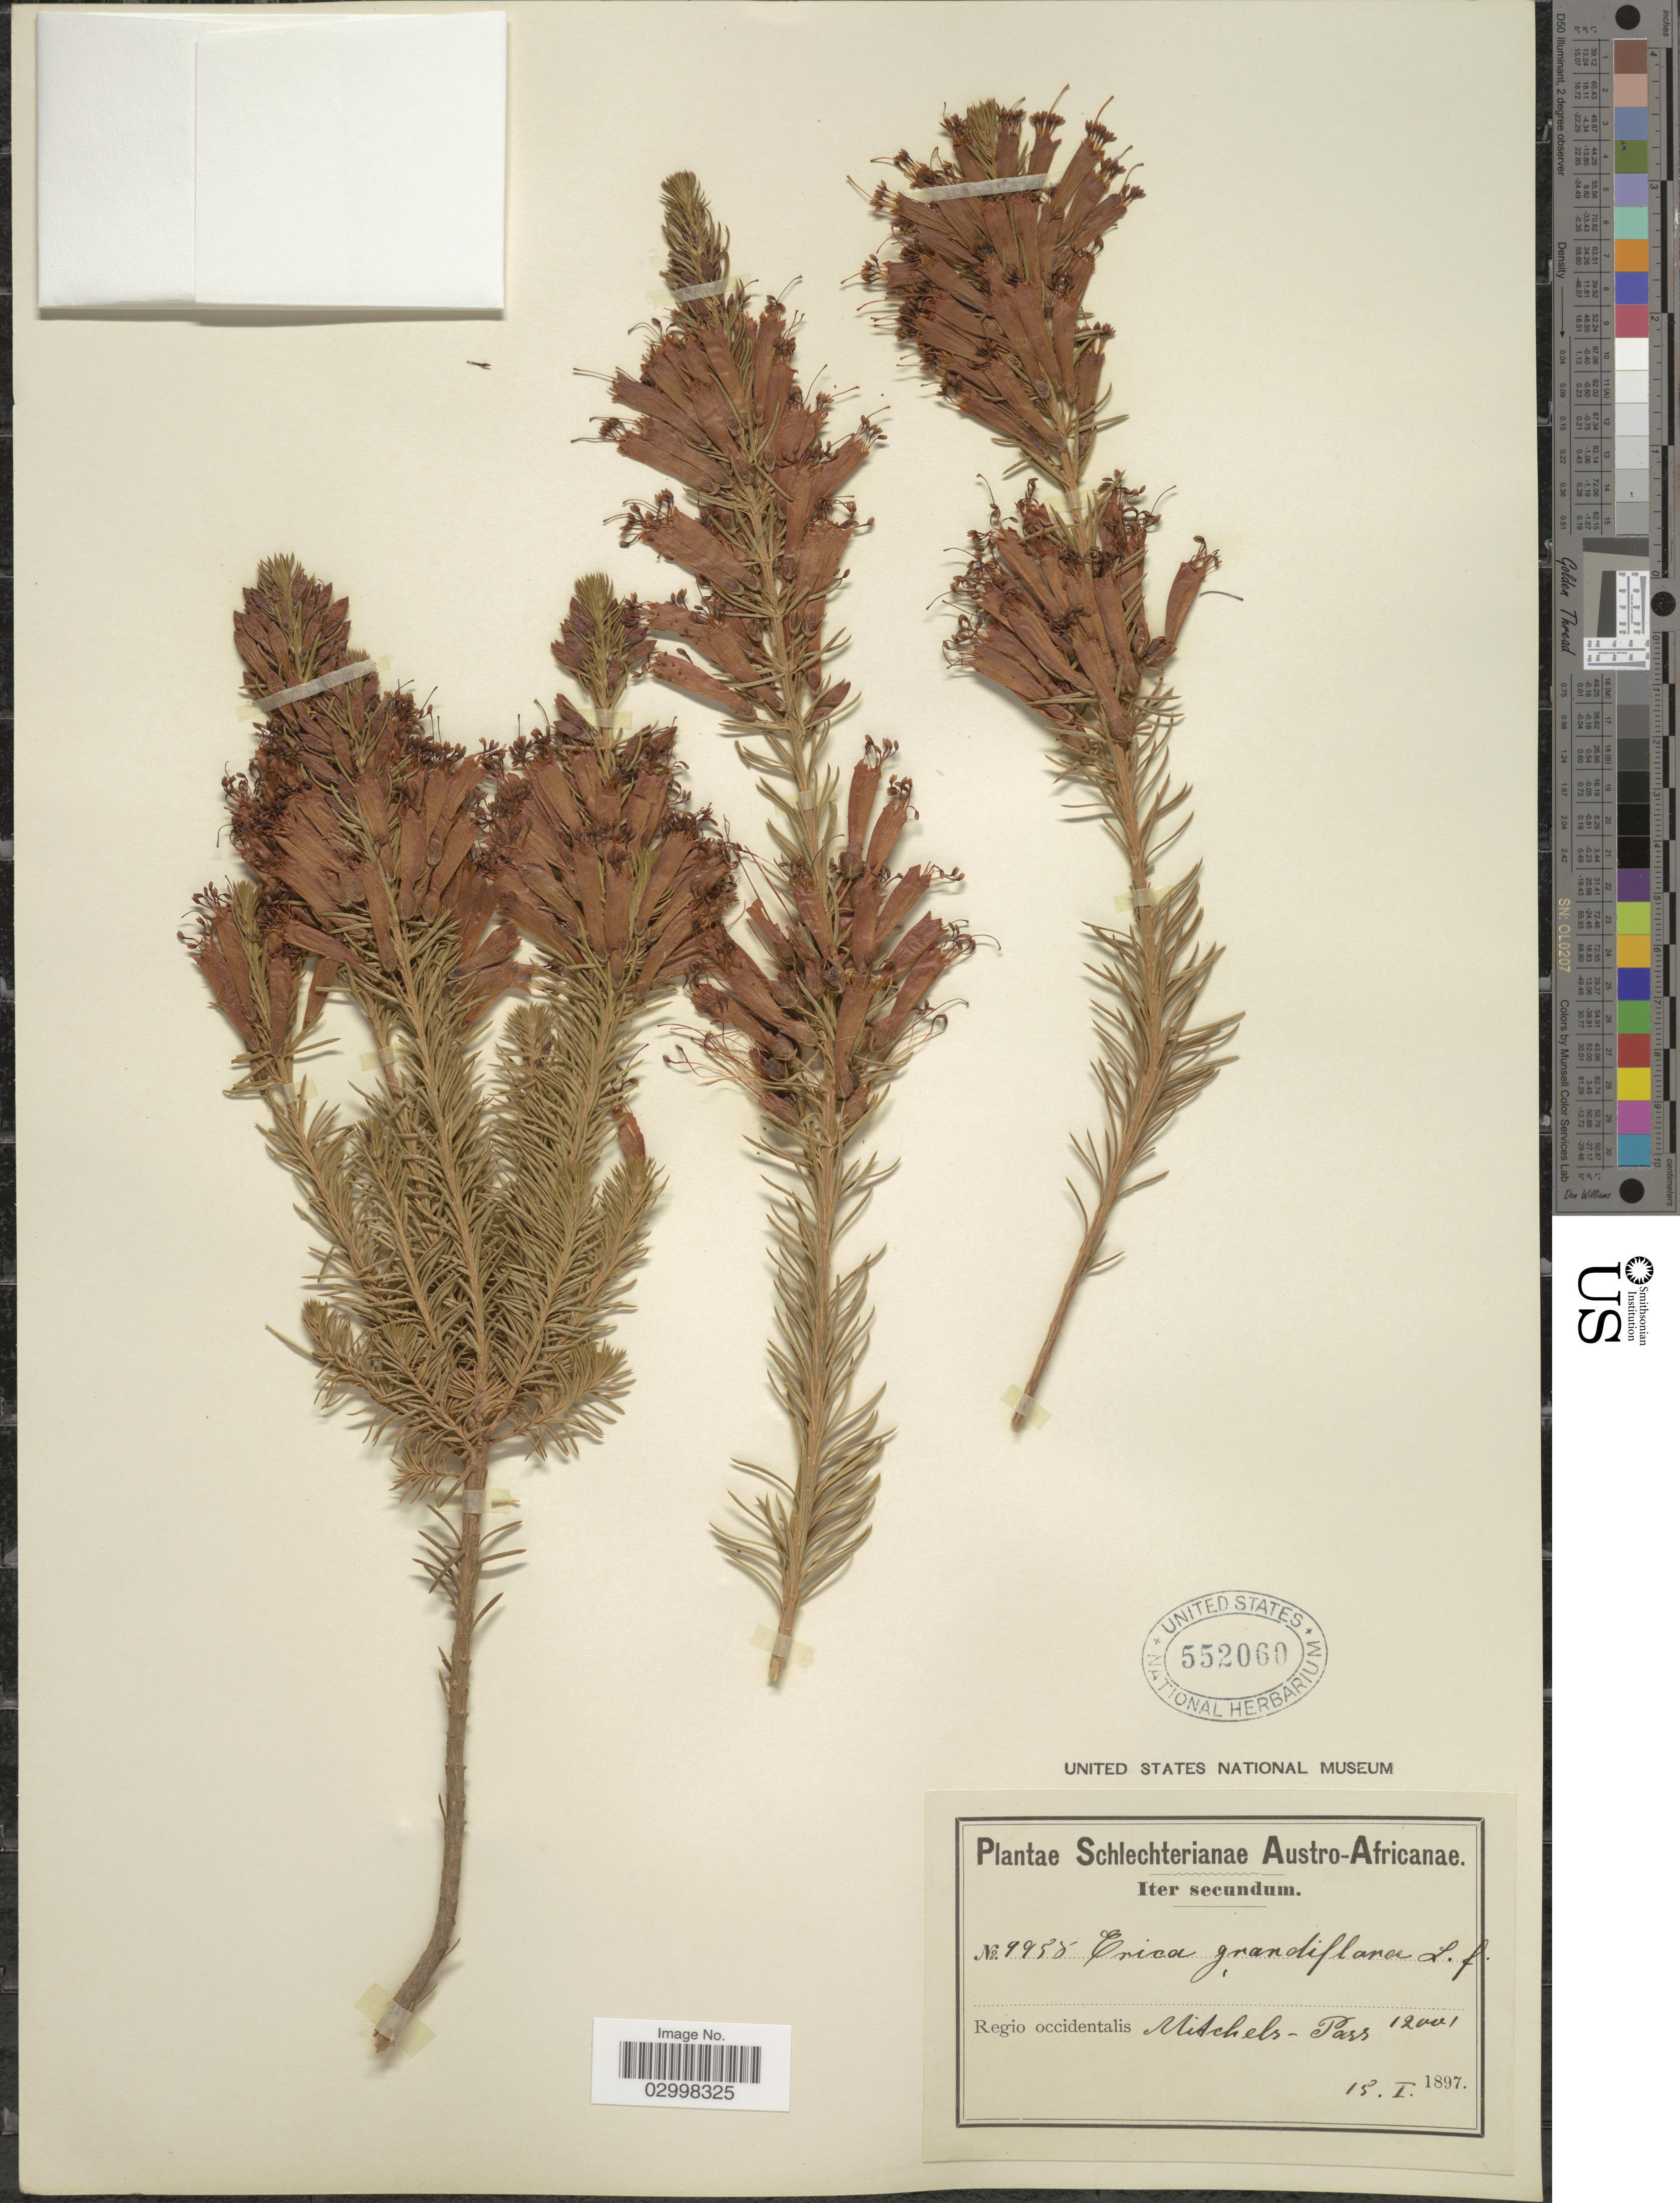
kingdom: Plantae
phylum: Tracheophyta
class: Magnoliopsida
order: Ericales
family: Ericaceae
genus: Erica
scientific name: Erica grandiflora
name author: L. f.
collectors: Schlechter, --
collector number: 9958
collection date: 1897-01-15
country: South Africa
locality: Austro-Africanae. Regio occidentalis Mitchels - Pass.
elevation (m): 366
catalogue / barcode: US 552060